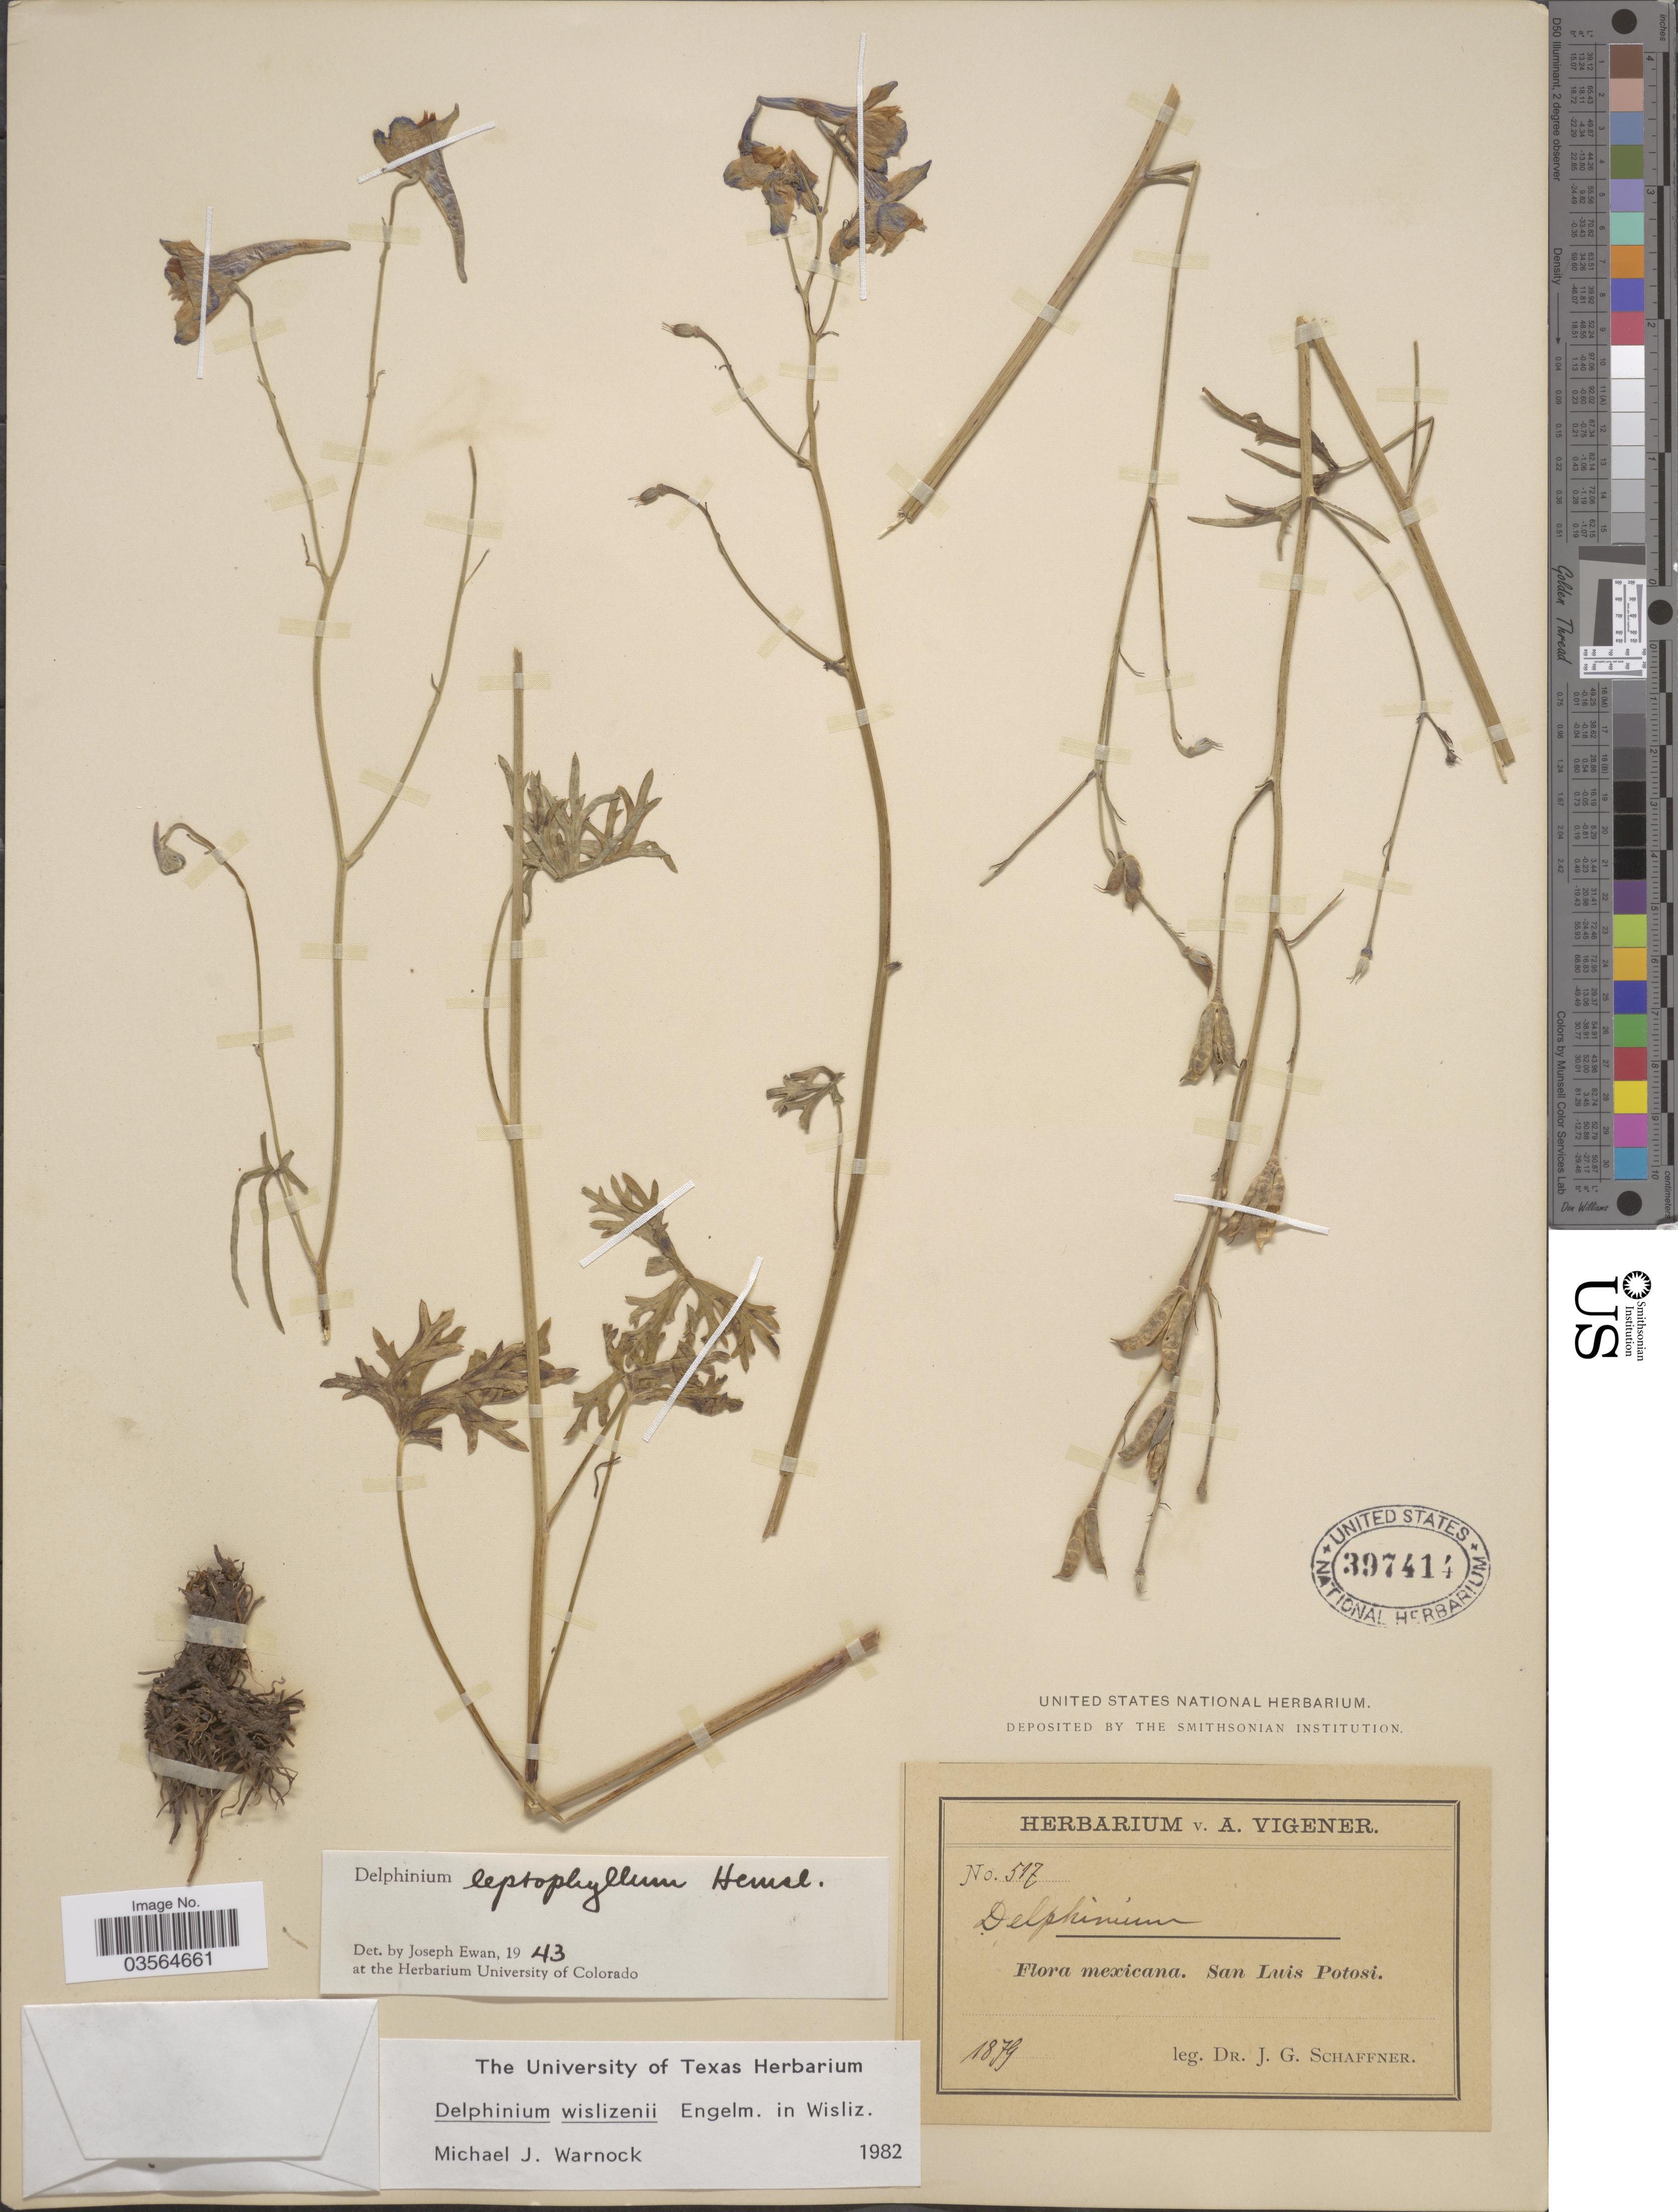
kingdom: Plantae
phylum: Tracheophyta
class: Magnoliopsida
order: Ranunculales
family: Ranunculaceae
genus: Delphinium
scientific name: Delphinium wislizeni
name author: Engelm.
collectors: J. G. Schaffner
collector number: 517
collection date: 1879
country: Mexico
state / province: San Luis Potosí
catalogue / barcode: US 397414